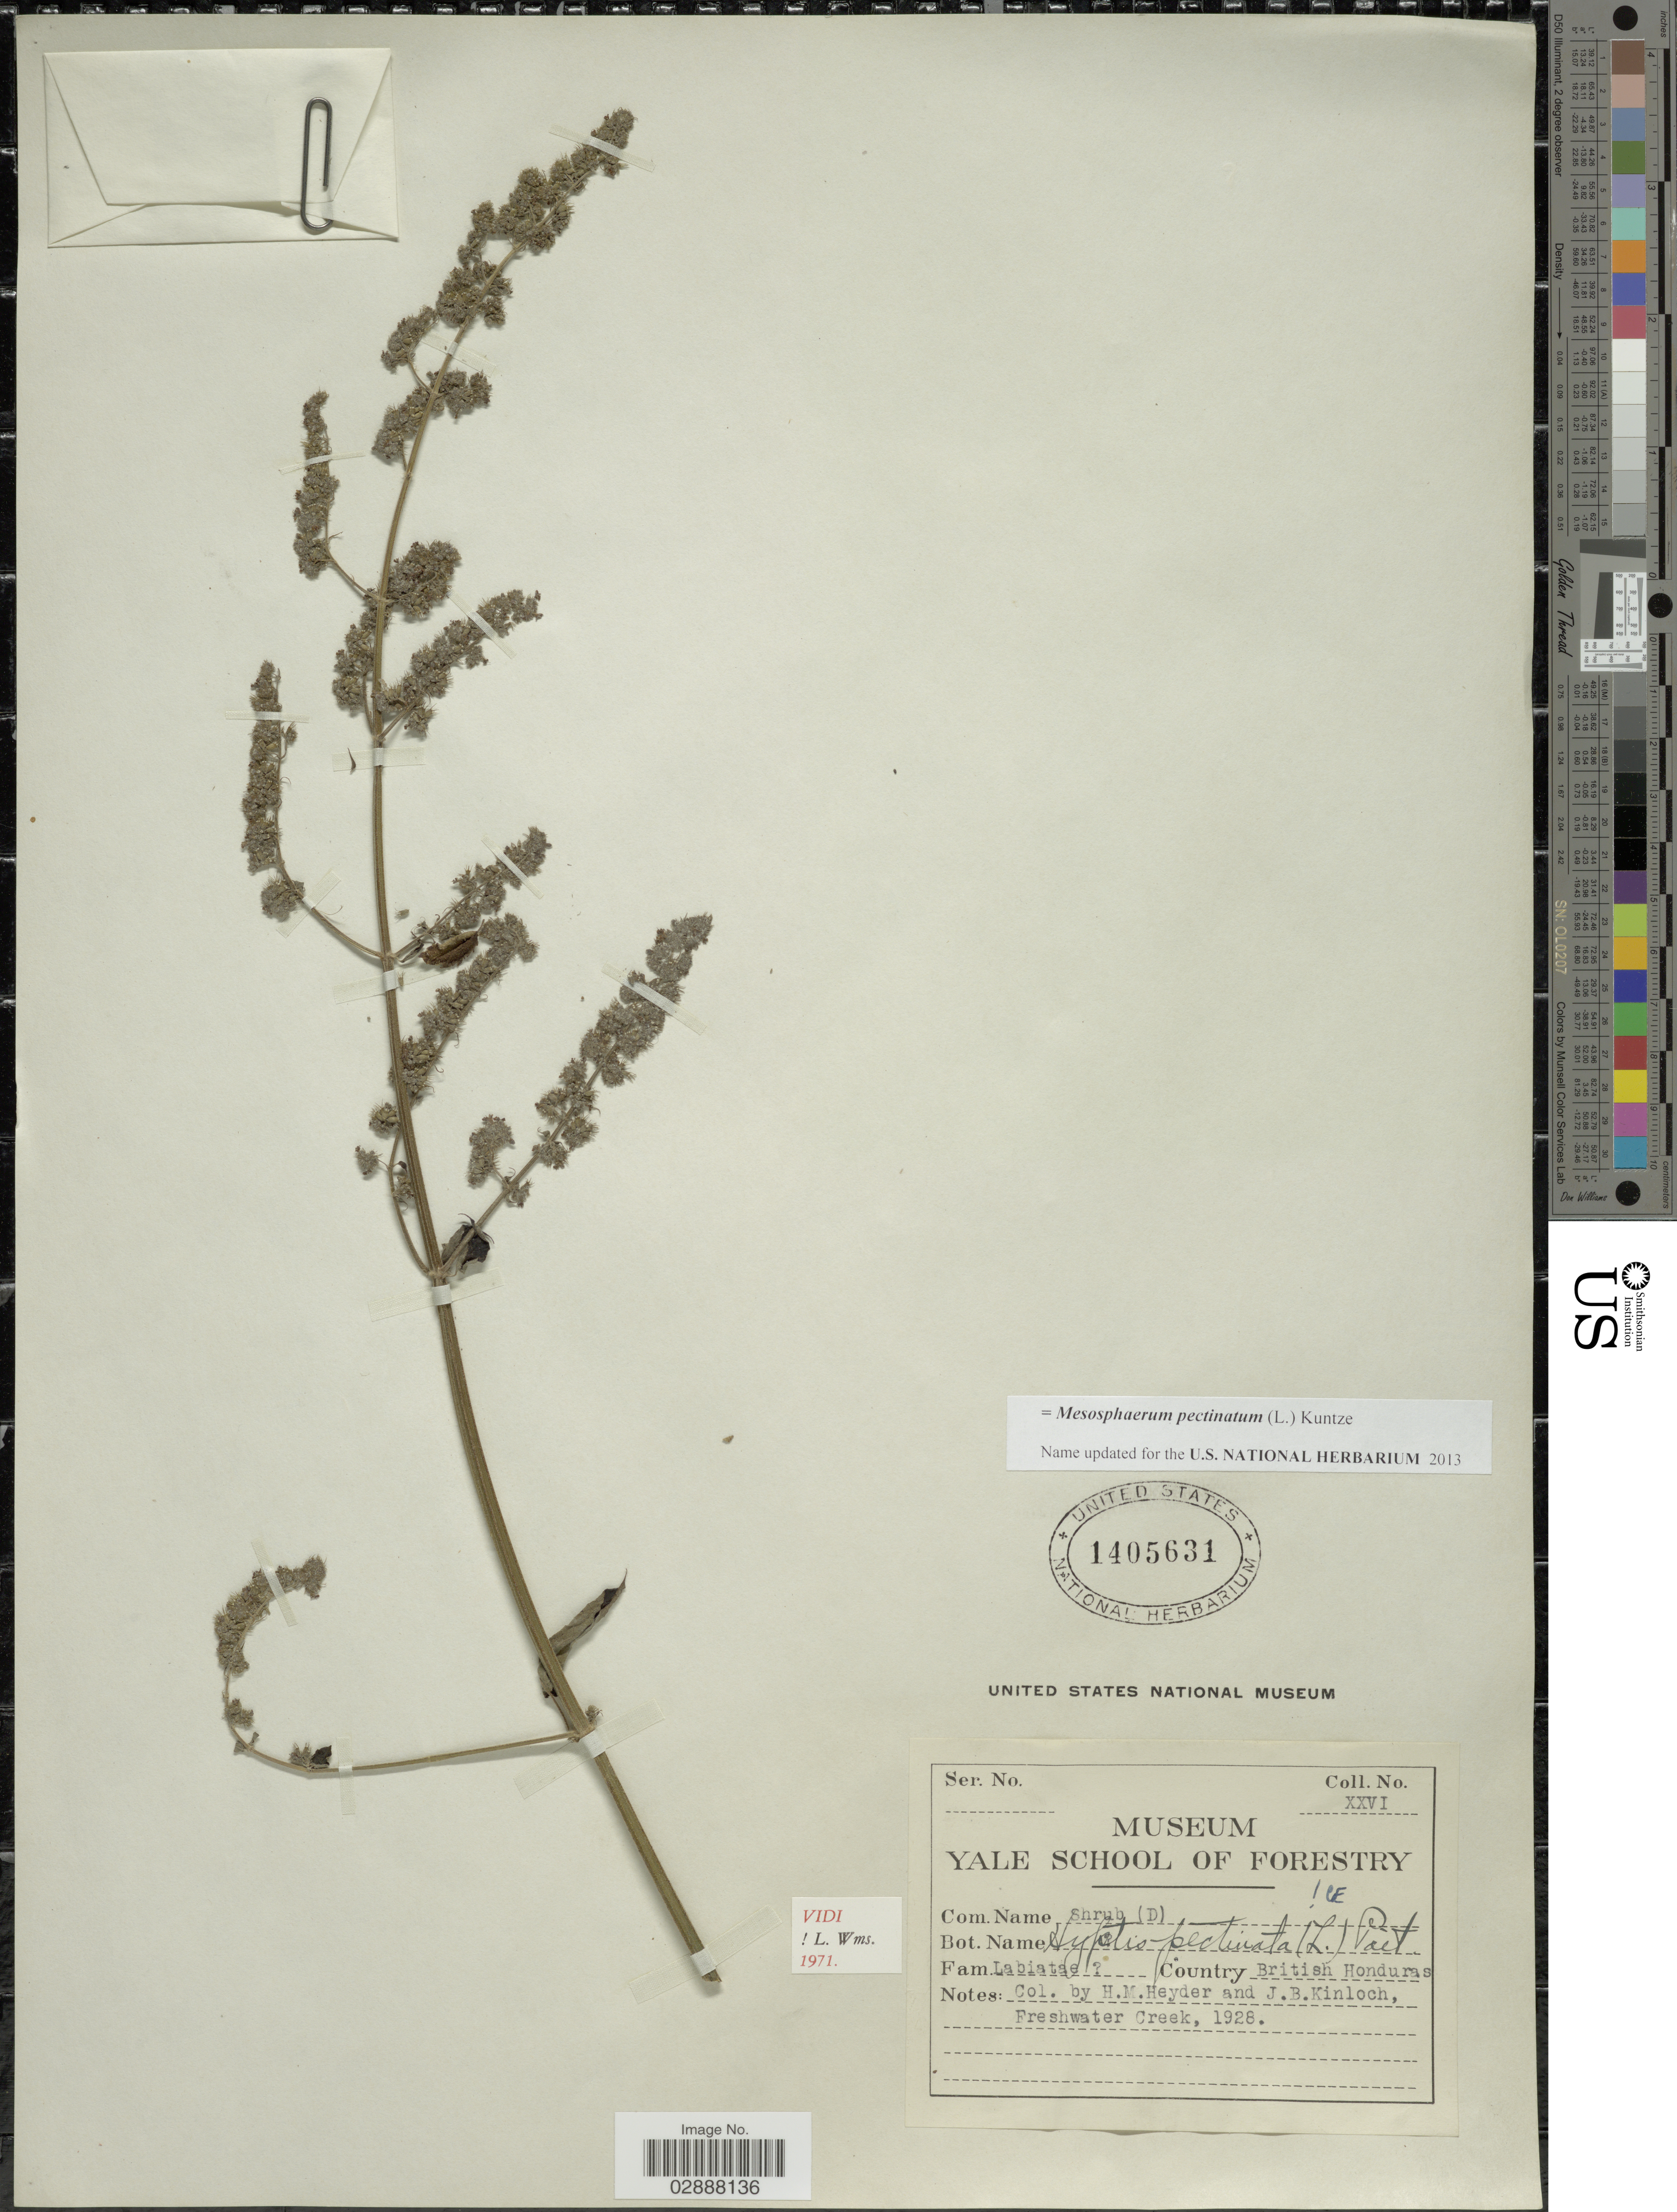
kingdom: Plantae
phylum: Tracheophyta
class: Magnoliopsida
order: Lamiales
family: Lamiaceae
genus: Mesosphaerum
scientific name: Mesosphaerum pectinatum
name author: (L.) Kuntze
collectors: H. Heyder & J. Kinloch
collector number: XXVI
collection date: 1928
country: Belize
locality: British Honduras. Freshwater Creek.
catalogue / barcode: US 1405631